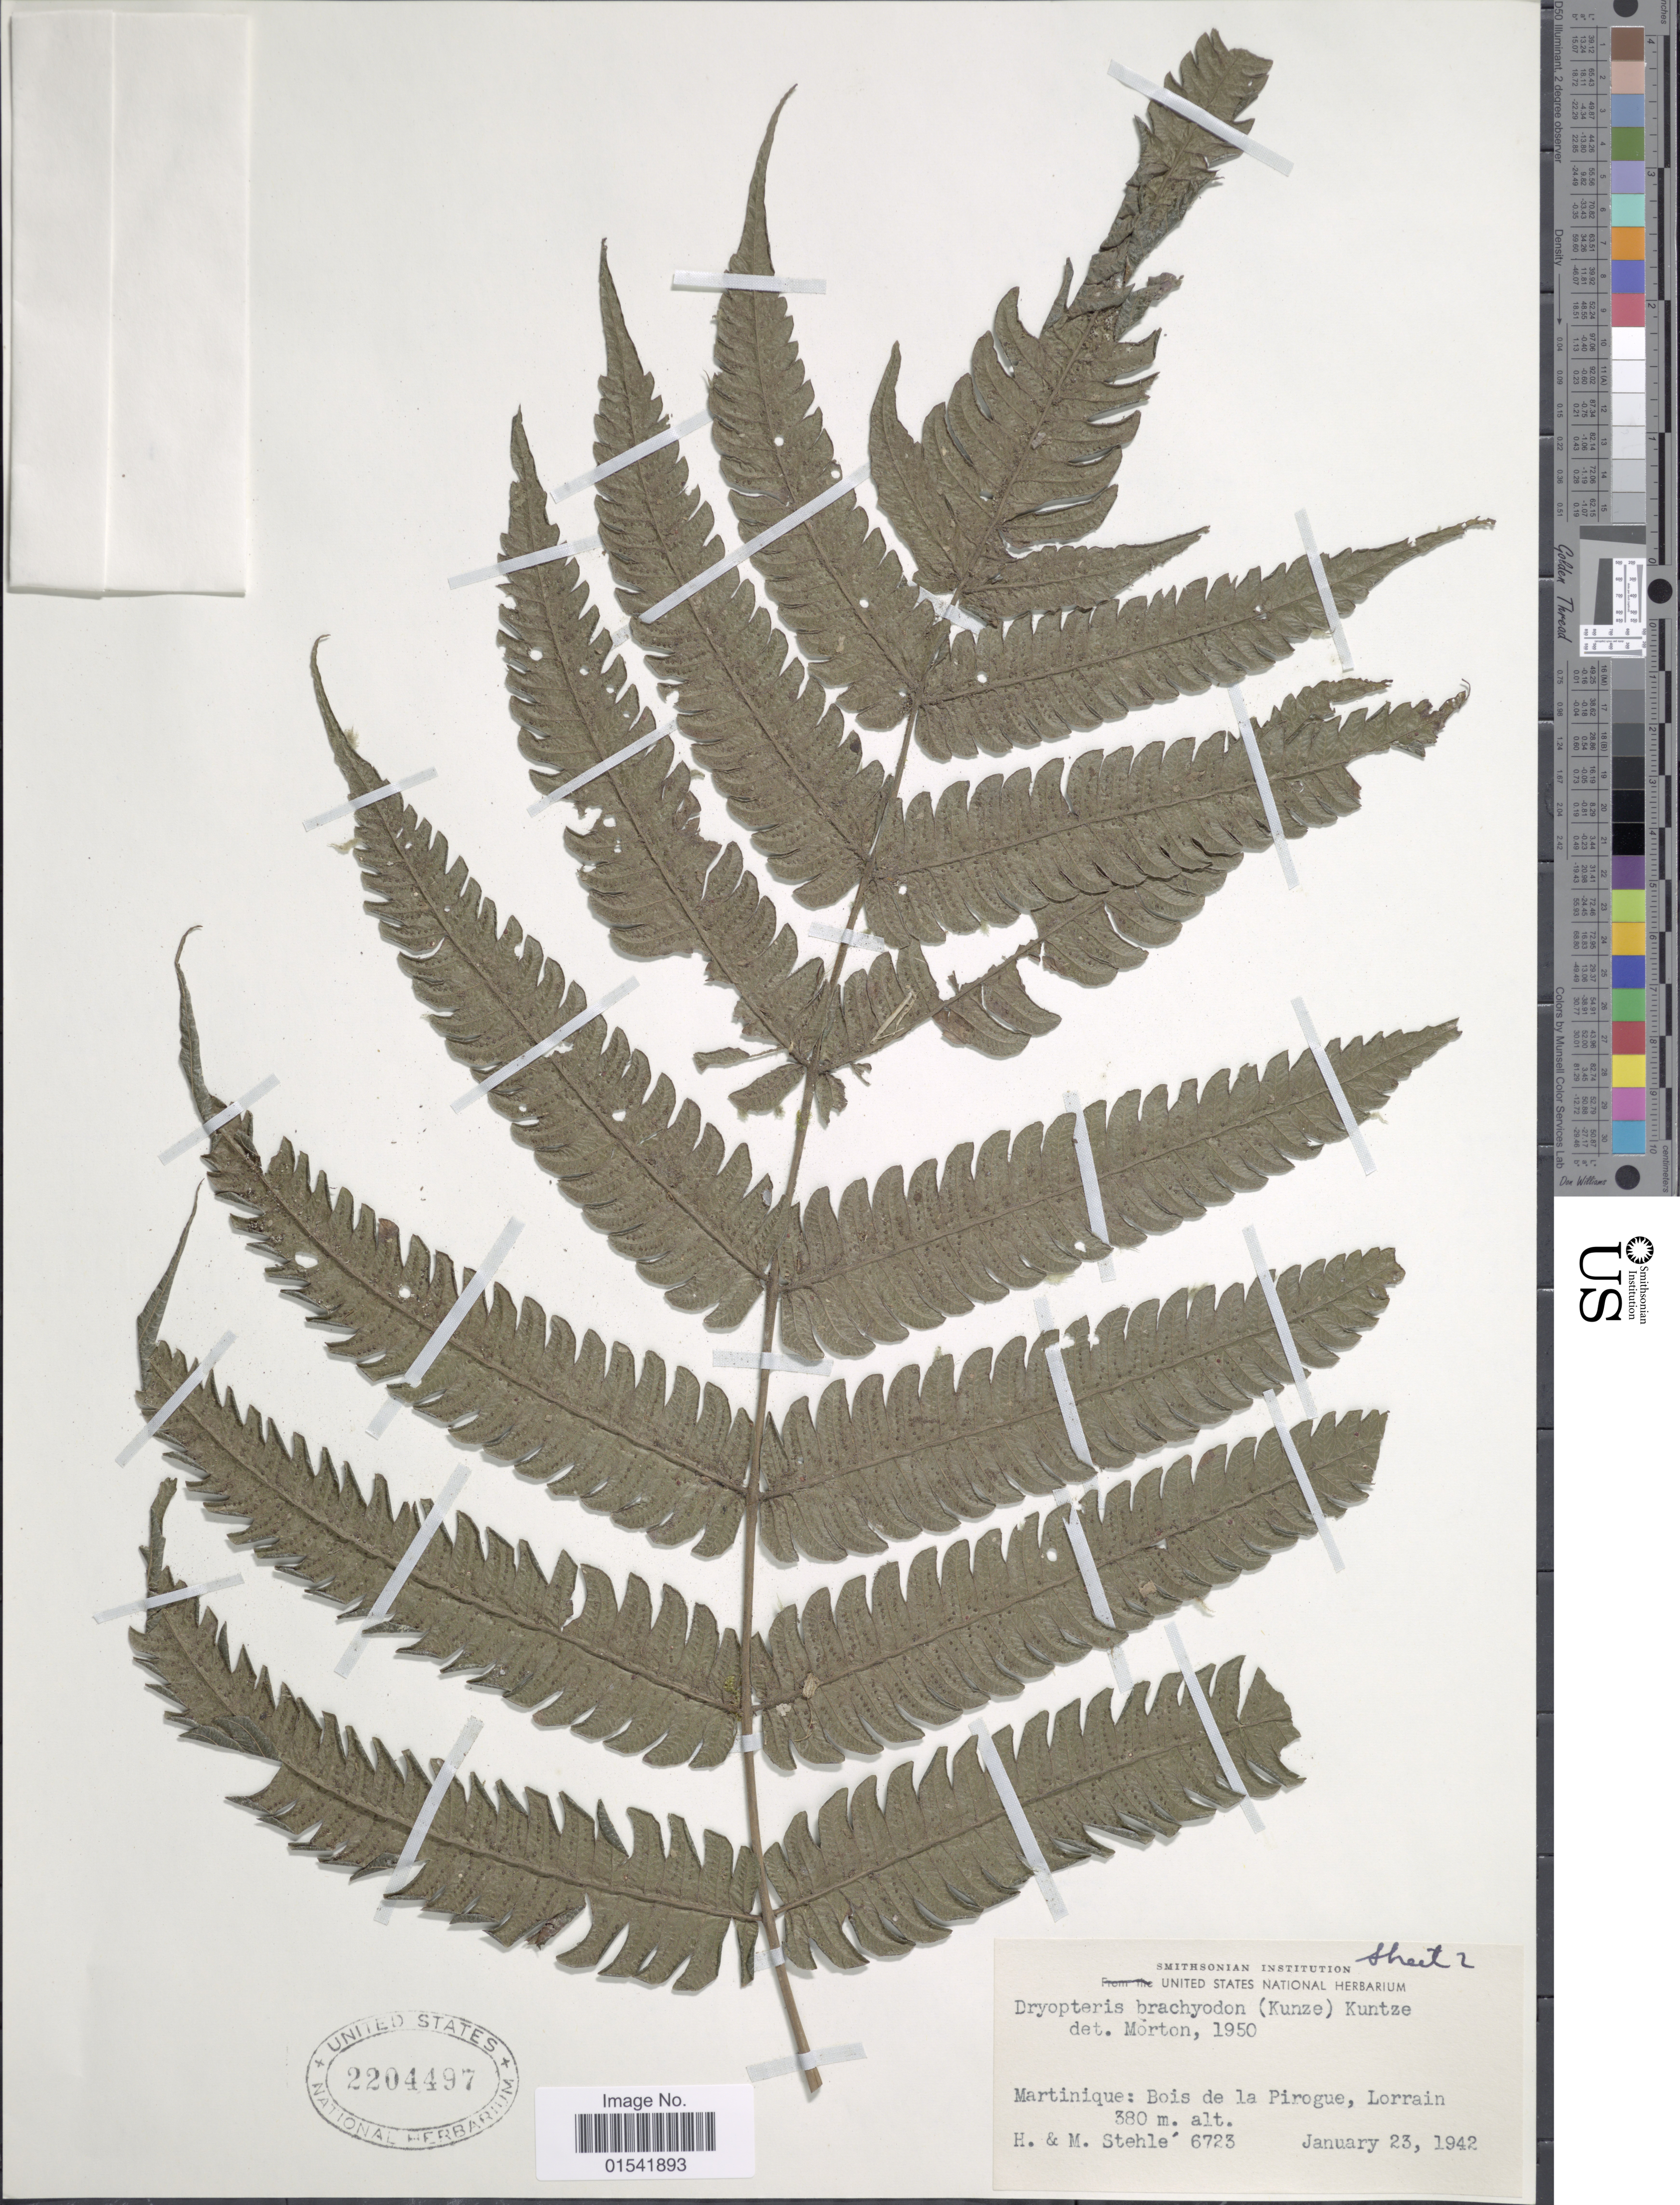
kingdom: Plantae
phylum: Tracheophyta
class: Polypodiopsida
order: Polypodiales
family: Thelypteridaceae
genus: Steiropteris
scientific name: Steiropteris glandulosa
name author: (Hook. f.) Pic. Serm.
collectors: H. Stehlé & M. Stehlé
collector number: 6723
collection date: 1942-01-23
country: Martinique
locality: Bois de la Pirogue, Lorrain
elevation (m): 380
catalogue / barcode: US 2204497